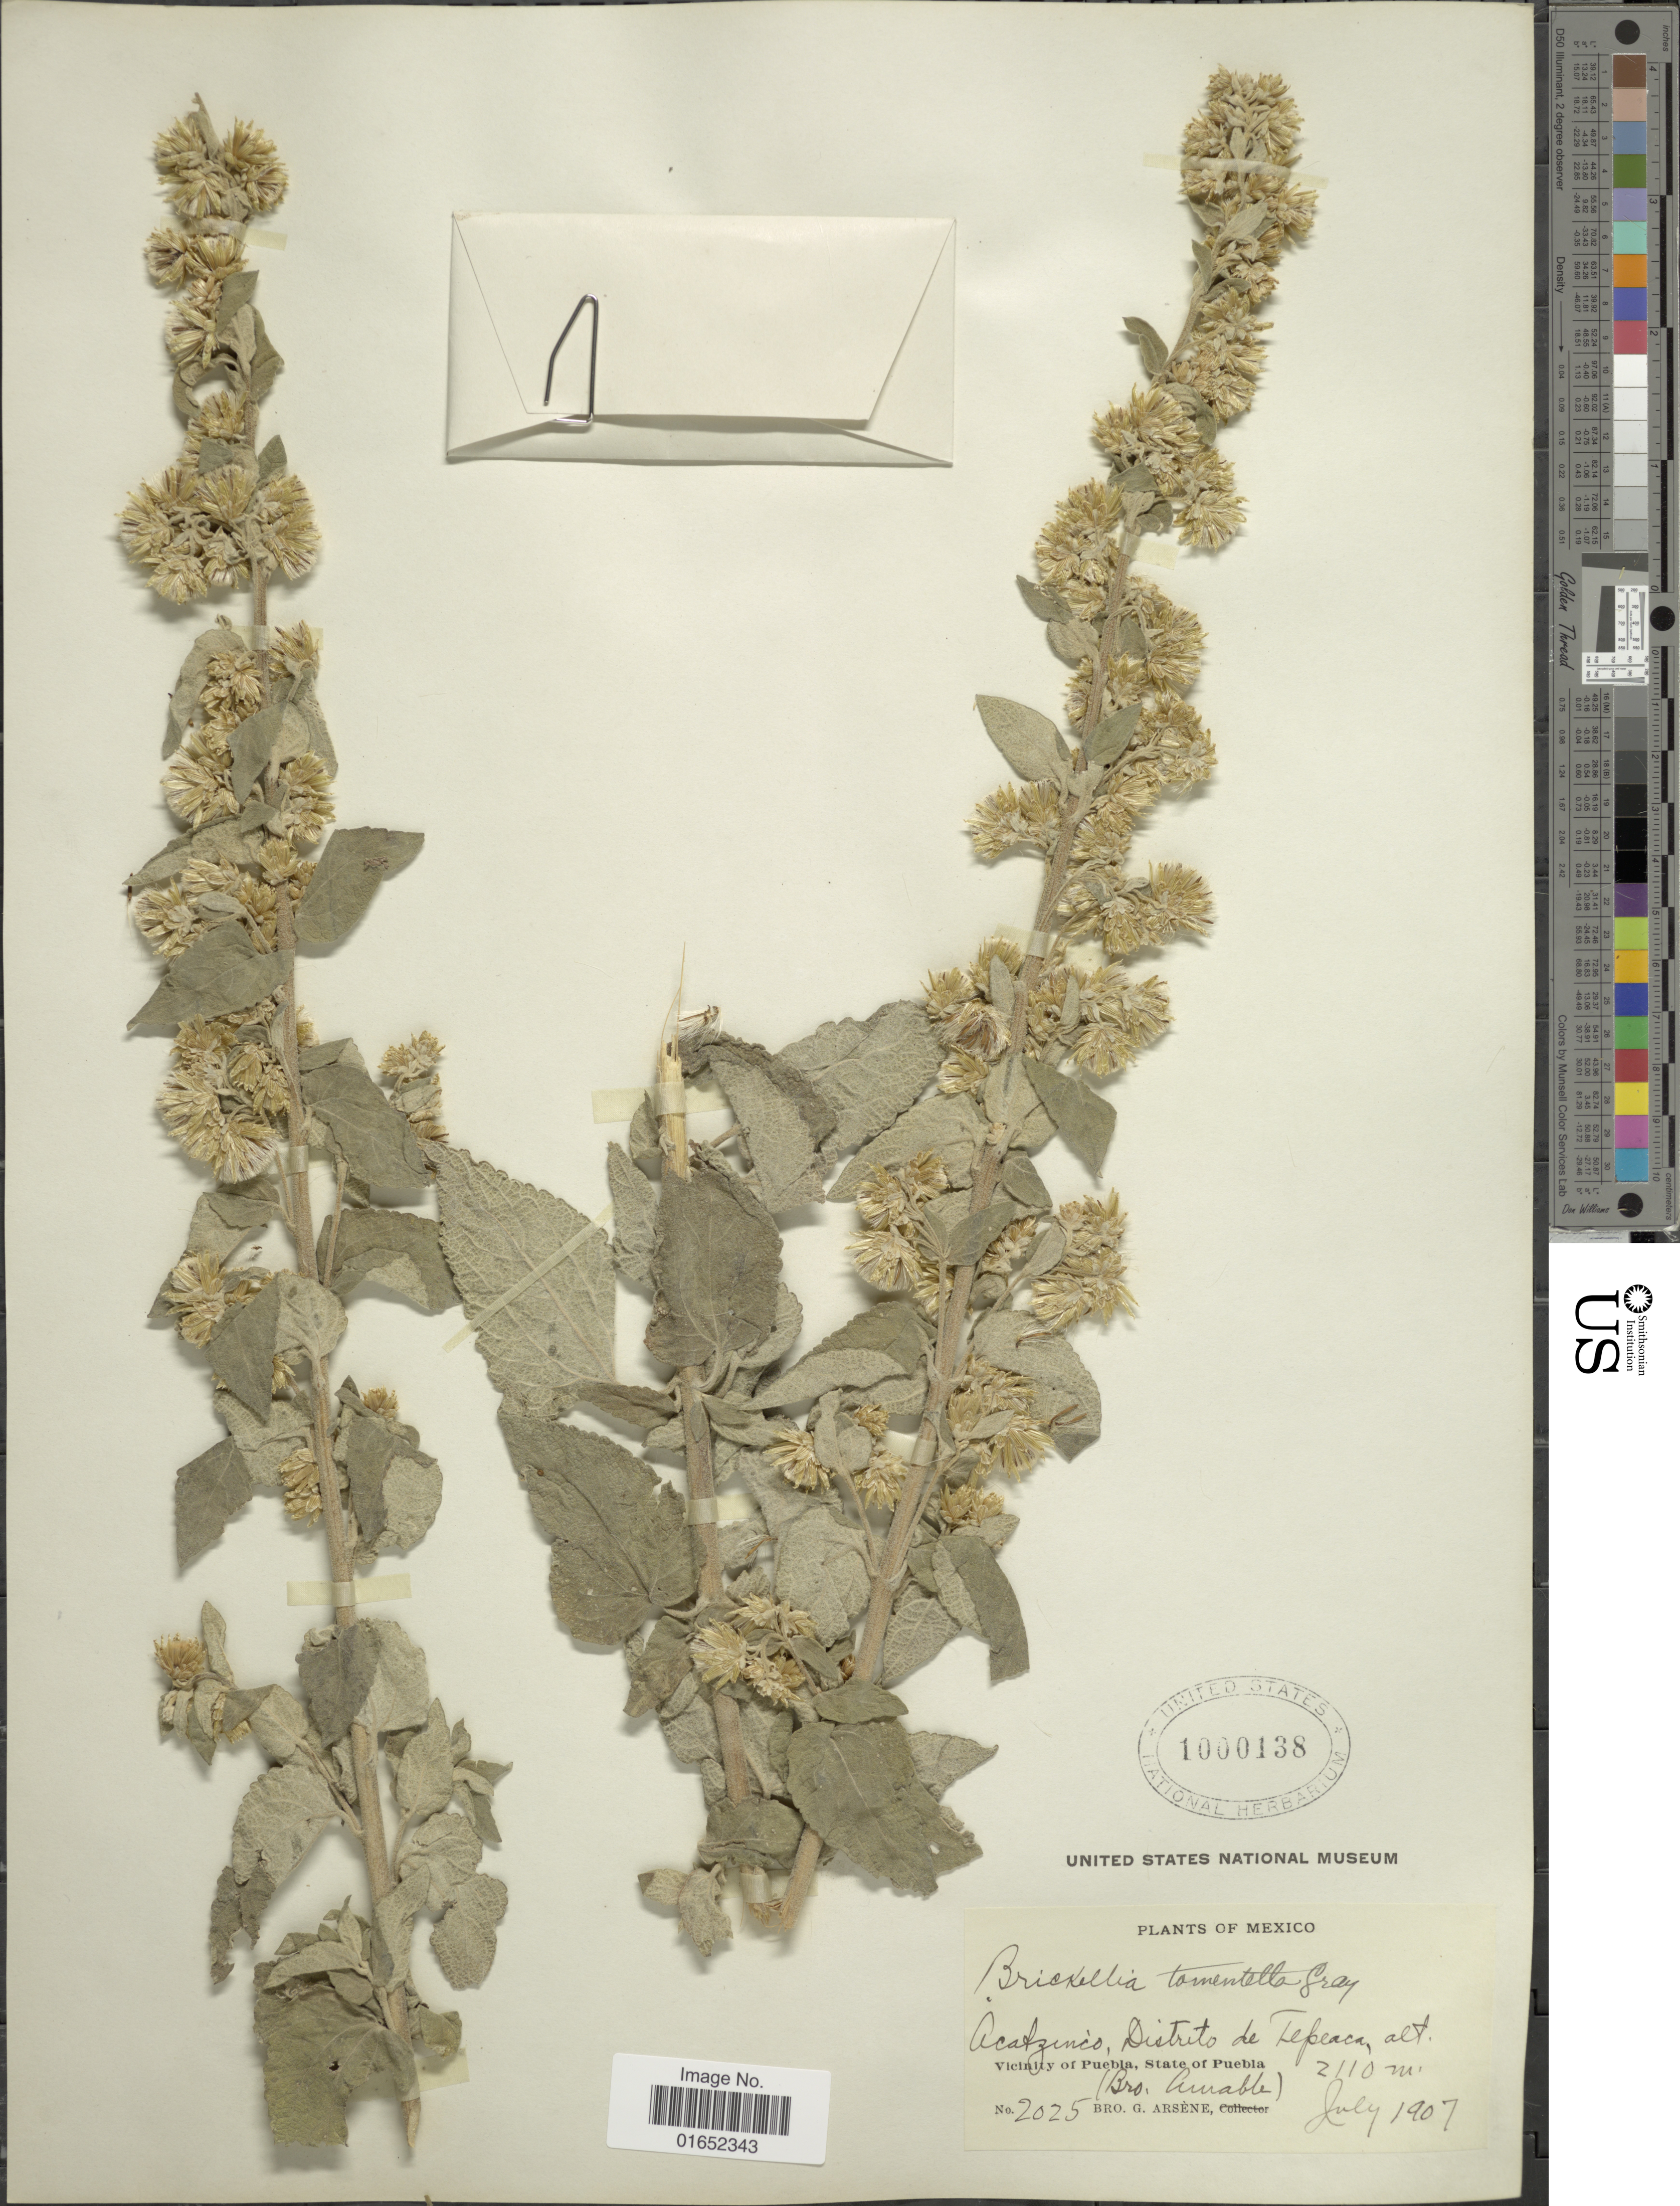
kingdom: Plantae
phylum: Tracheophyta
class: Magnoliopsida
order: Asterales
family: Asteraceae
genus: Brickellia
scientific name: Brickellia tomentella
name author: A. Gray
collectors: B. Amable & Bro. G. Arsène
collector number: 2025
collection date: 1907-07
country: Mexico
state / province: Puebla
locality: Acatzinco, Distrito de Tepeaca, Vicinity of Puebla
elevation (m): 2110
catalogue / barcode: US 1000138